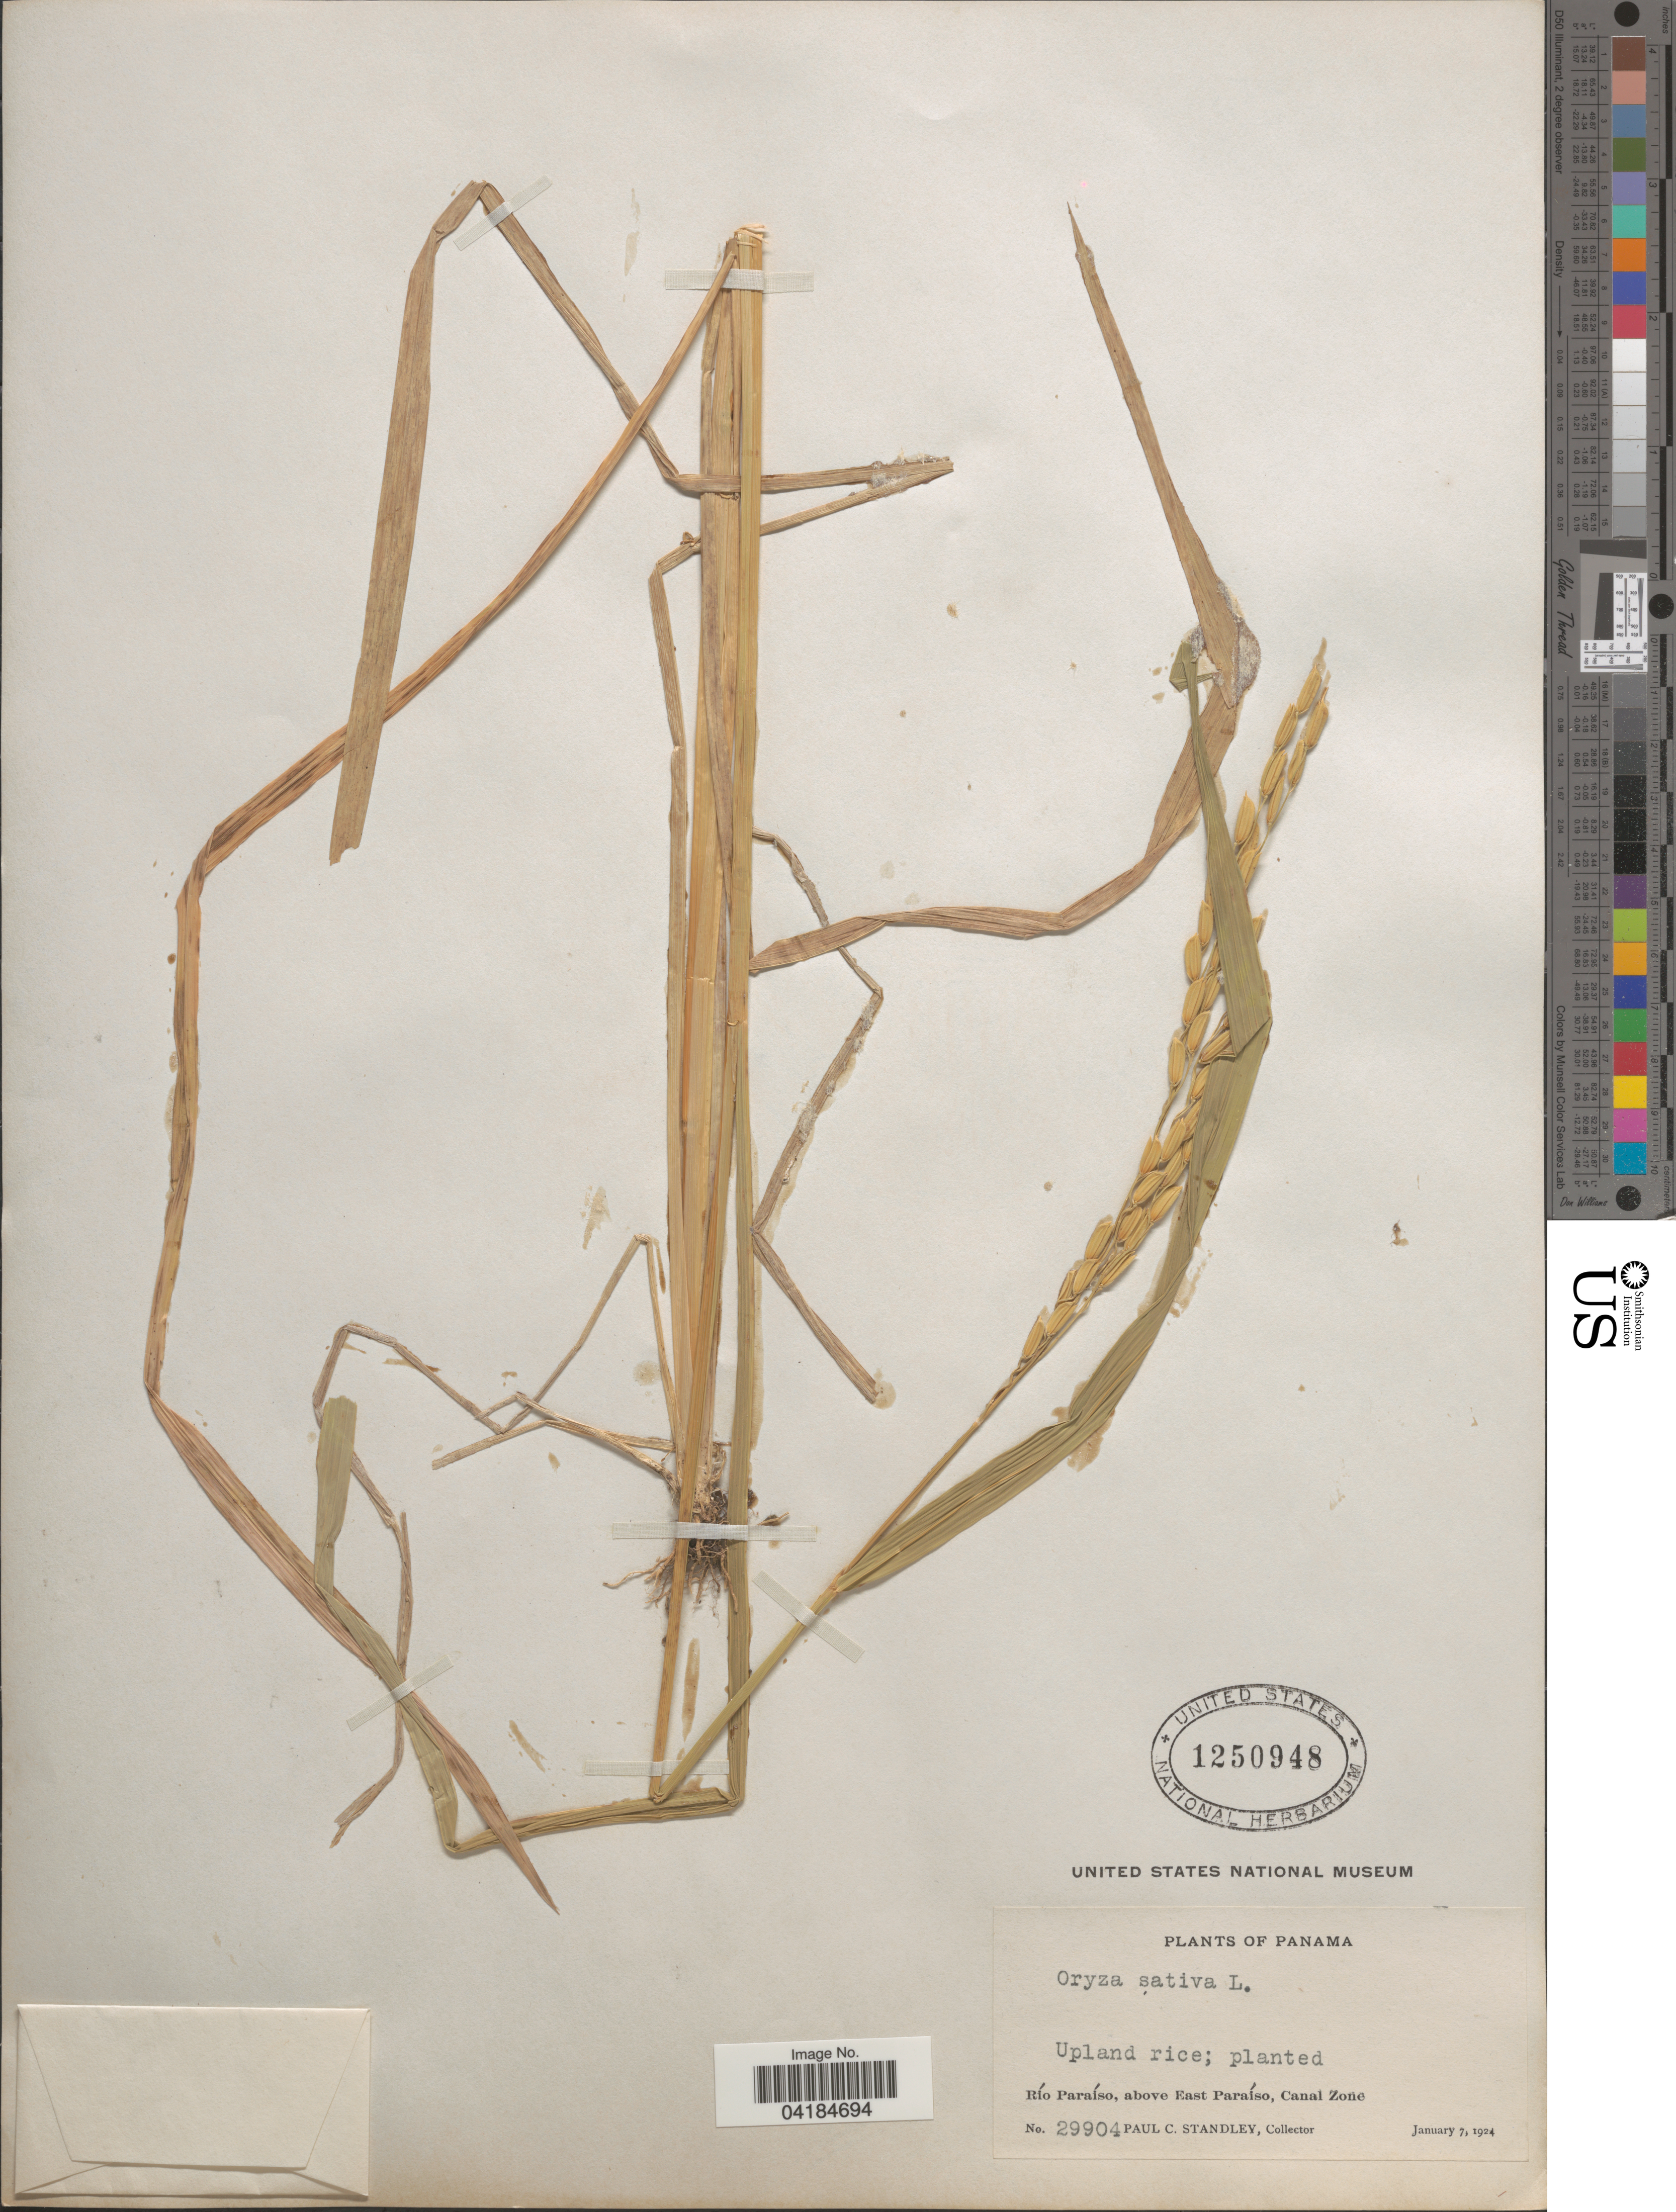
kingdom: Plantae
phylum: Tracheophyta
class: Liliopsida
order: Poales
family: Poaceae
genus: Oryza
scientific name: Oryza sativa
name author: L.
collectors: P. C. Standley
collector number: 29904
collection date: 1924-01-07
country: Panama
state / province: Colón / Panamá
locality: Río Paraíso, above East Paraíso, Canal Zone.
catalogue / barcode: US 1250948